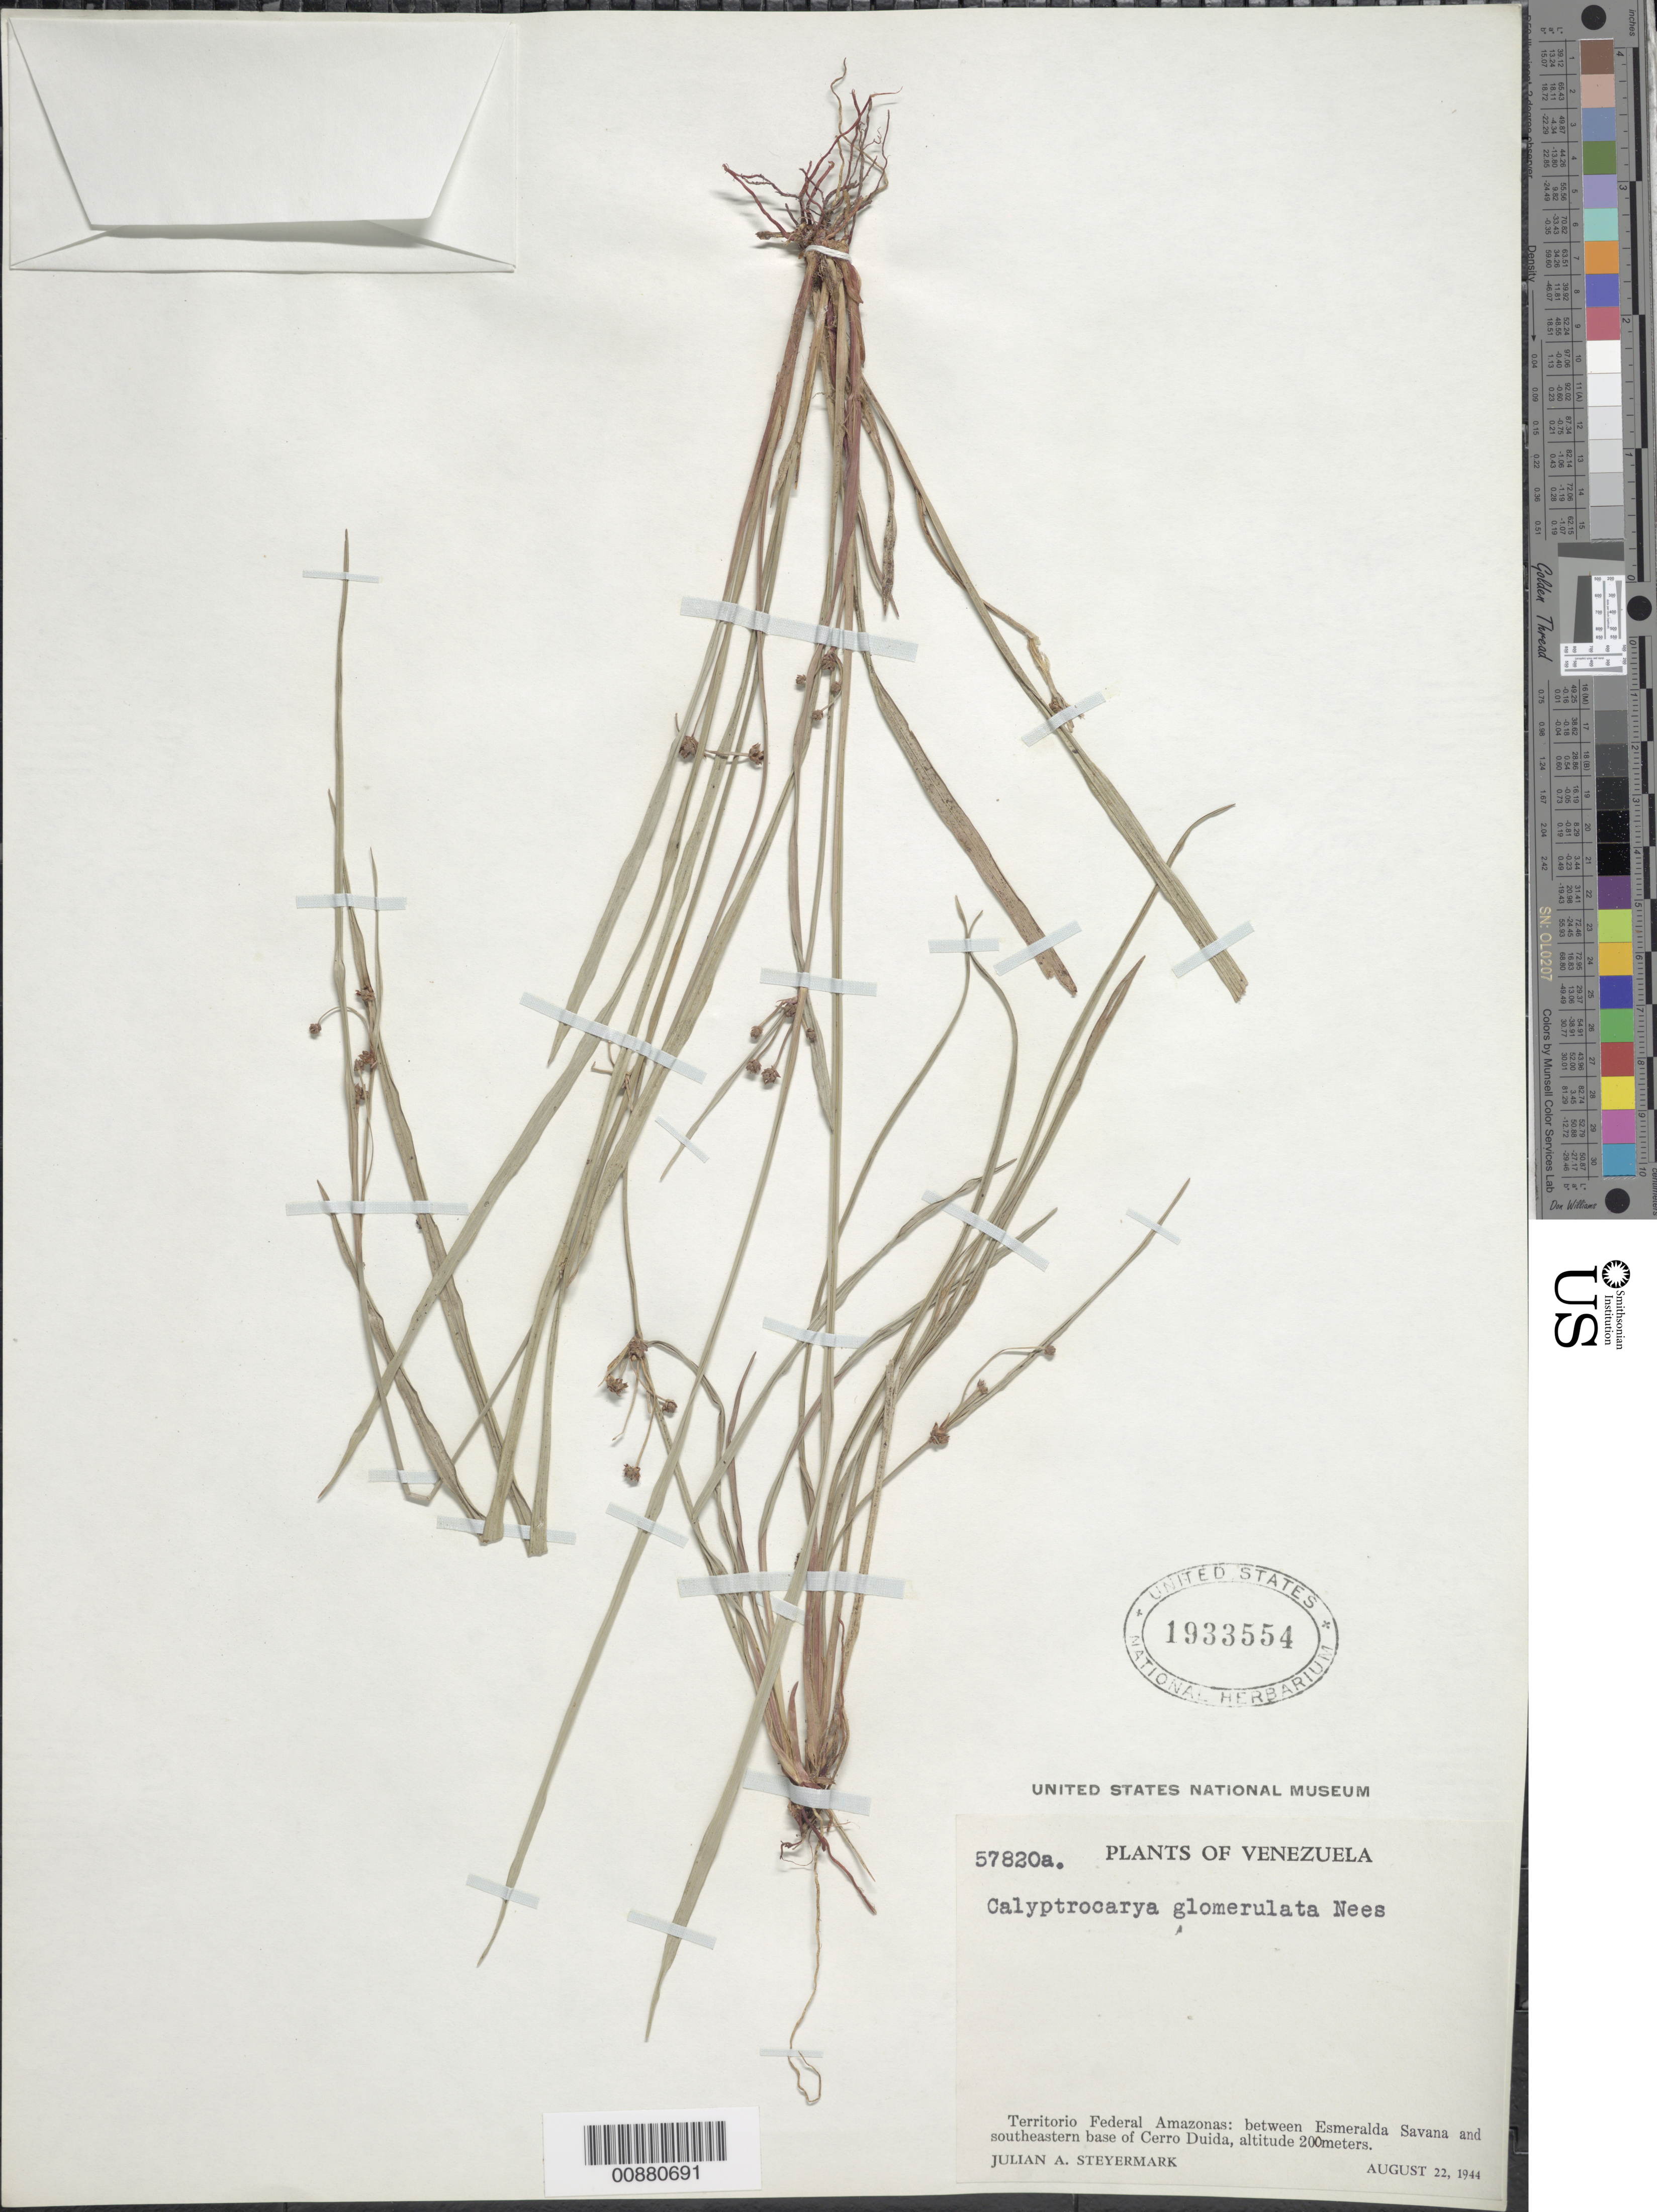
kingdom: Plantae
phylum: Tracheophyta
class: Liliopsida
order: Poales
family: Cyperaceae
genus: Calyptrocarya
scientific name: Calyptrocarya glomerulata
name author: (Brongn.) Urb.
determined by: Koyama, Tetsuo M.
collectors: J. Steyermark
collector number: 57820 a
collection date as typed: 22-Aug-44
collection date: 1944-08-22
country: Venezuela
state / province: Amazonas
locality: Cerro Duida, between Esmeralda Savanna and SE Cerro Duida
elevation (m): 200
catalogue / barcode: US 1933554